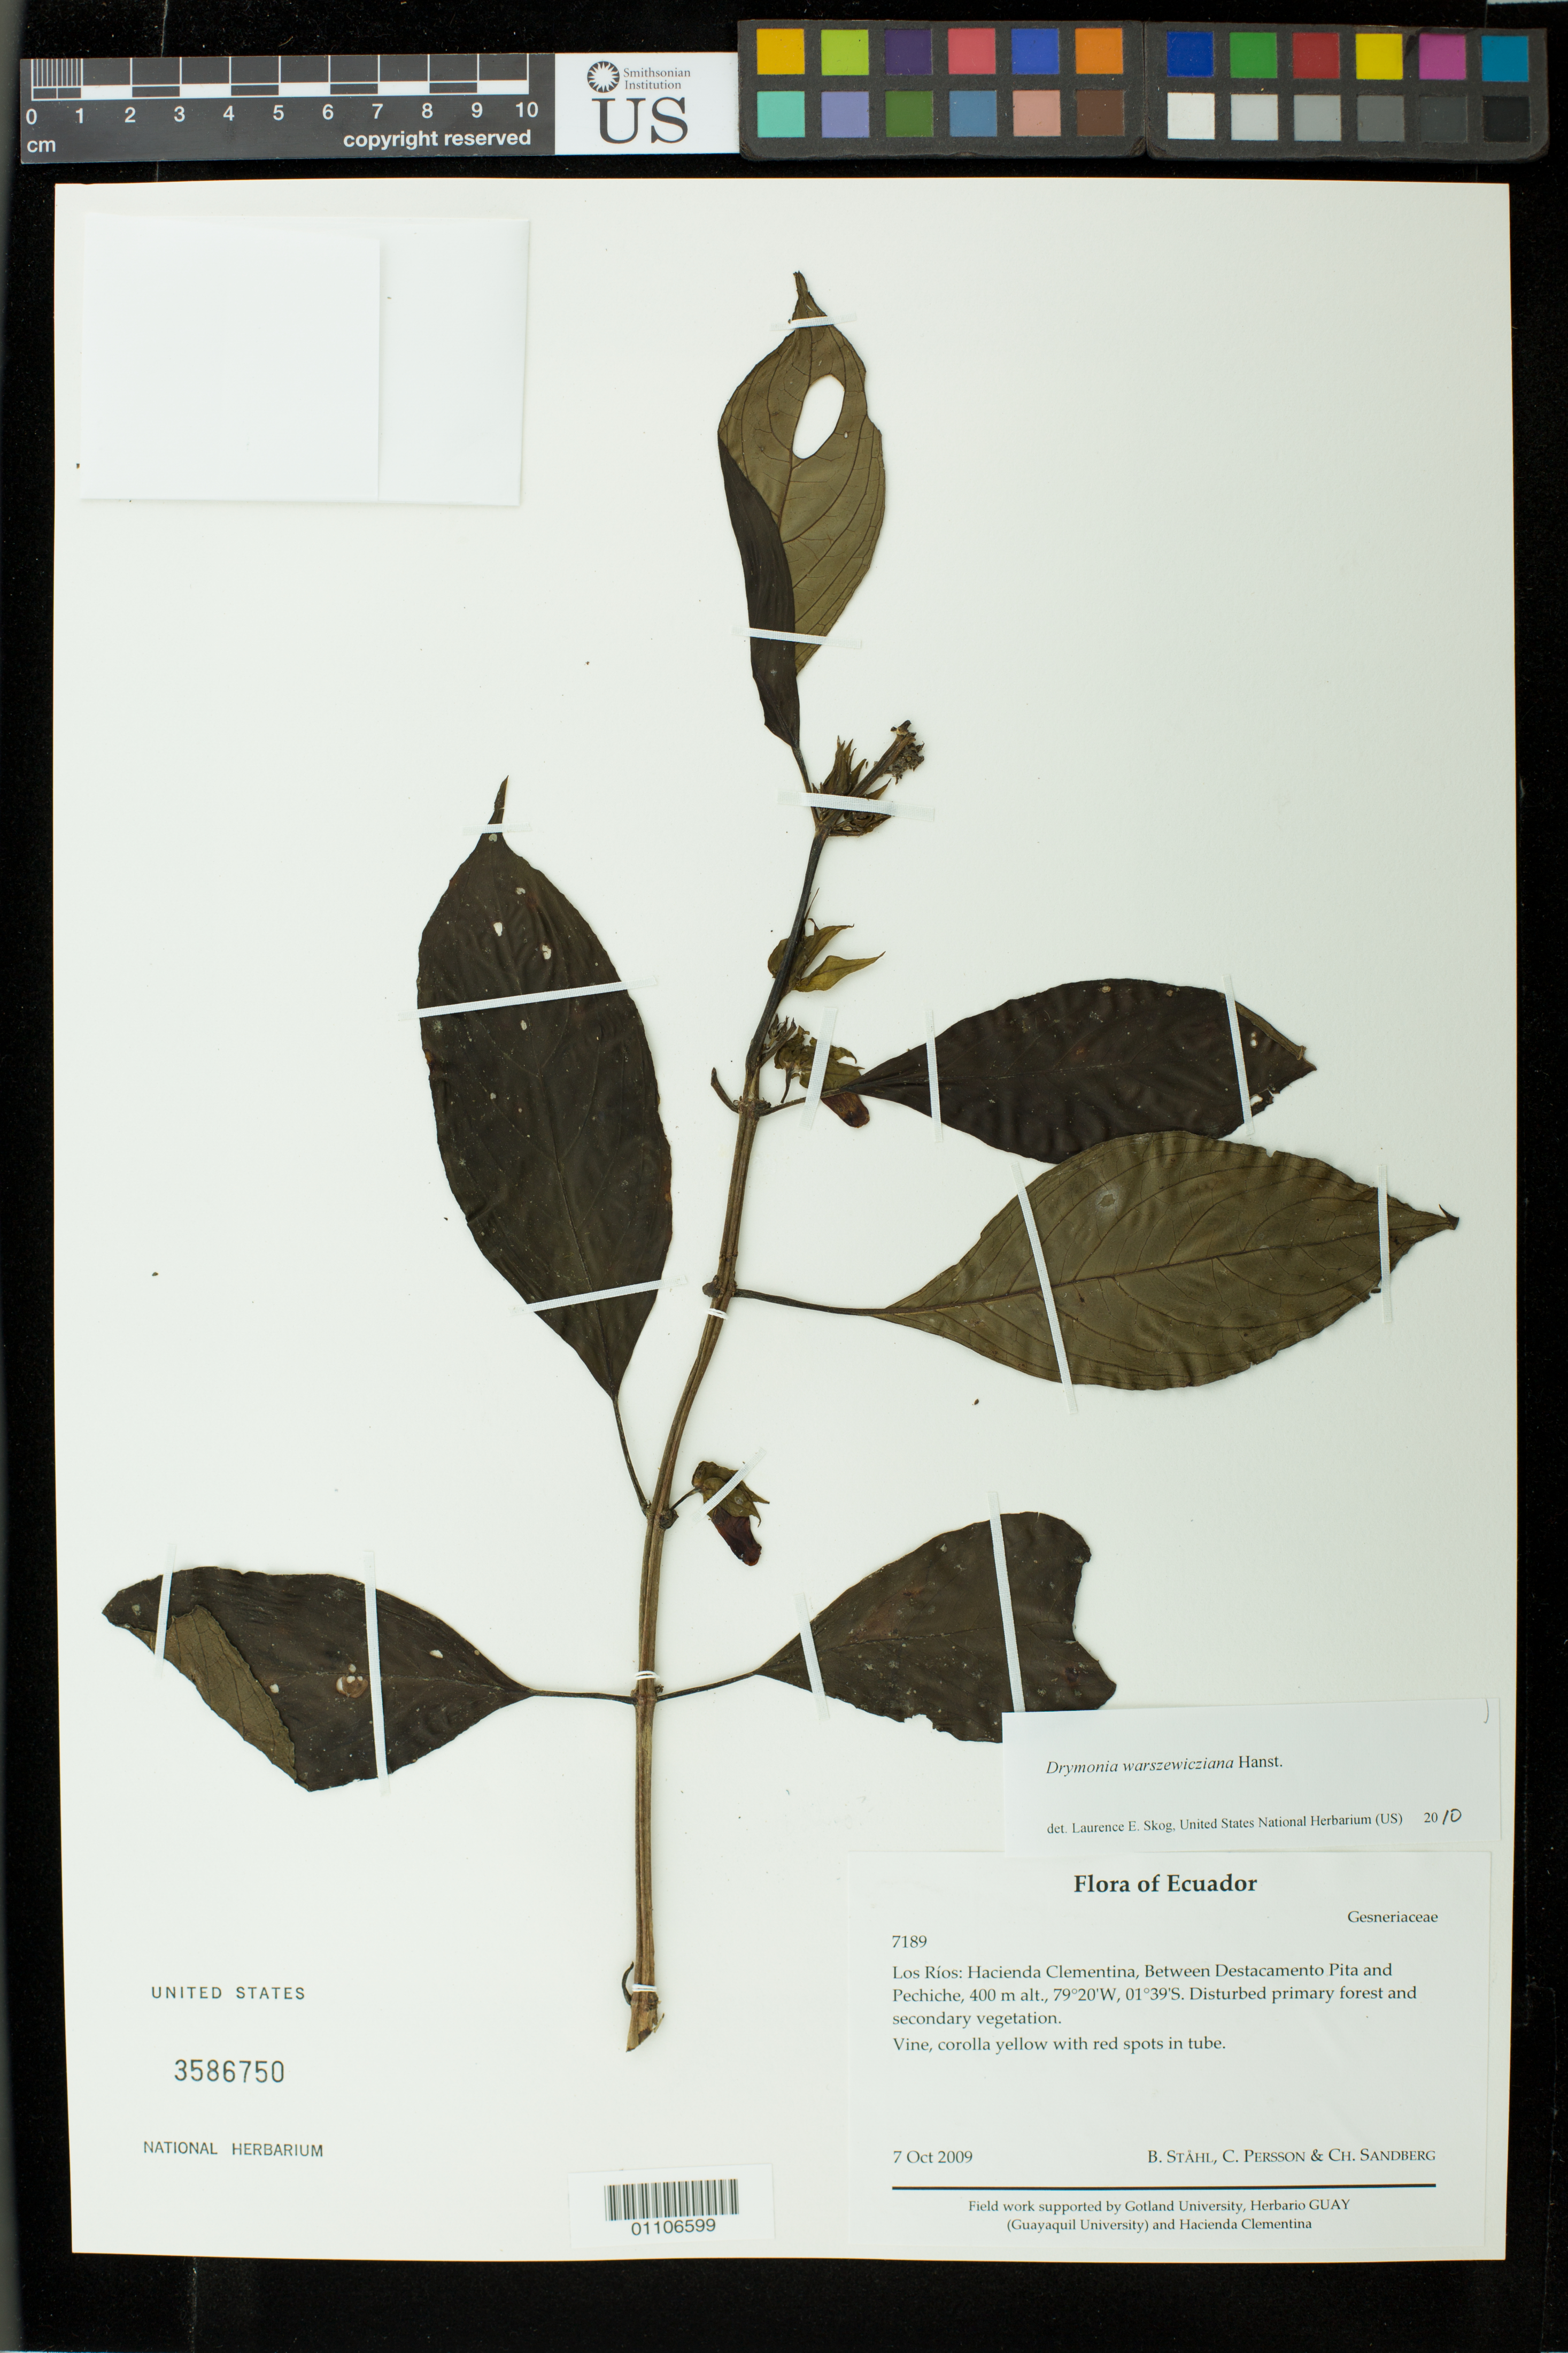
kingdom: Plantae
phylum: Tracheophyta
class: Magnoliopsida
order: Lamiales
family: Gesneriaceae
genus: Drymonia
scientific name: Drymonia warszewicziana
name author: Hanst.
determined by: Skog, Laurence E.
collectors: B. Ståhl, C. H. Persson & C. Sandberg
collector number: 7189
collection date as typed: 07 Oct 2009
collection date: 2009-10-07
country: Ecuador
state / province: Los Ríos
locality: Los Ríos: Hacienda Clementina, between Destacamento Pita and Pechiche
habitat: Disturbed primary forest and secondary vegetation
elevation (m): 400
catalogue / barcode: US 3586750